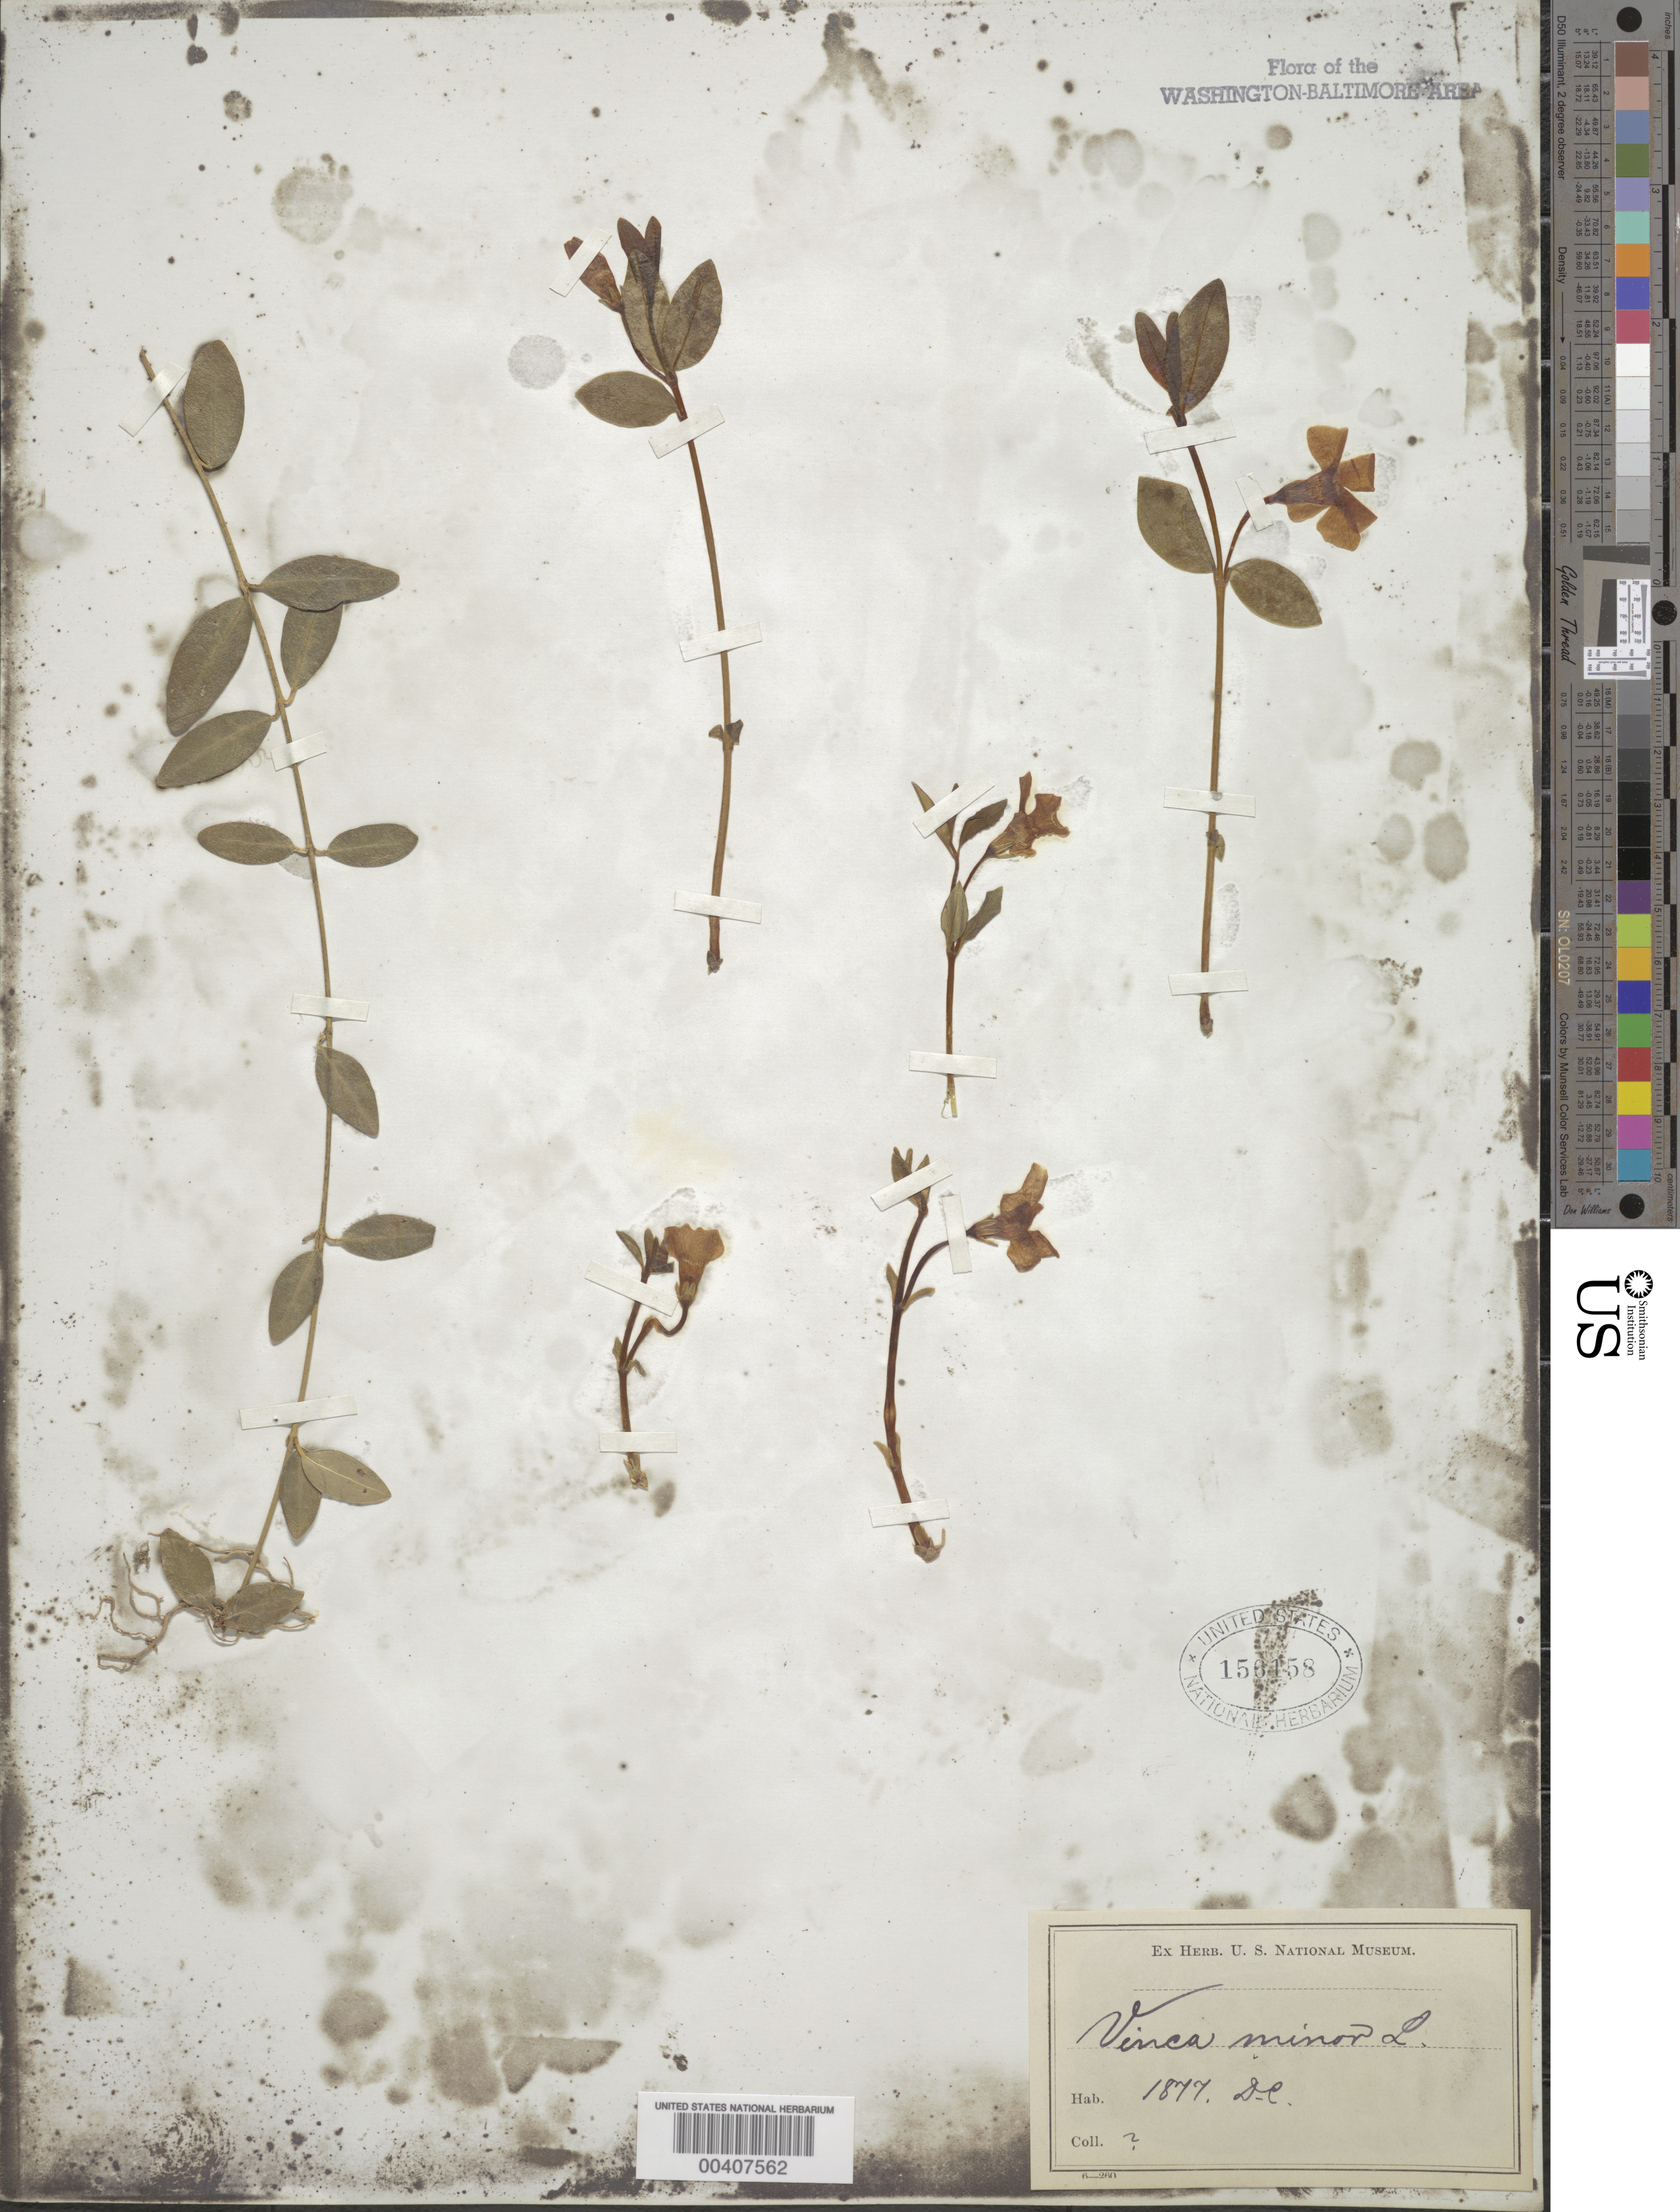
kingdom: Plantae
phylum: Tracheophyta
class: Magnoliopsida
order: Gentianales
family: Apocynaceae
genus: Vinca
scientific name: Vinca minor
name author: L.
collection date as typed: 1877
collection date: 1877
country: United States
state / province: District of Columbia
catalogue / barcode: US 156158